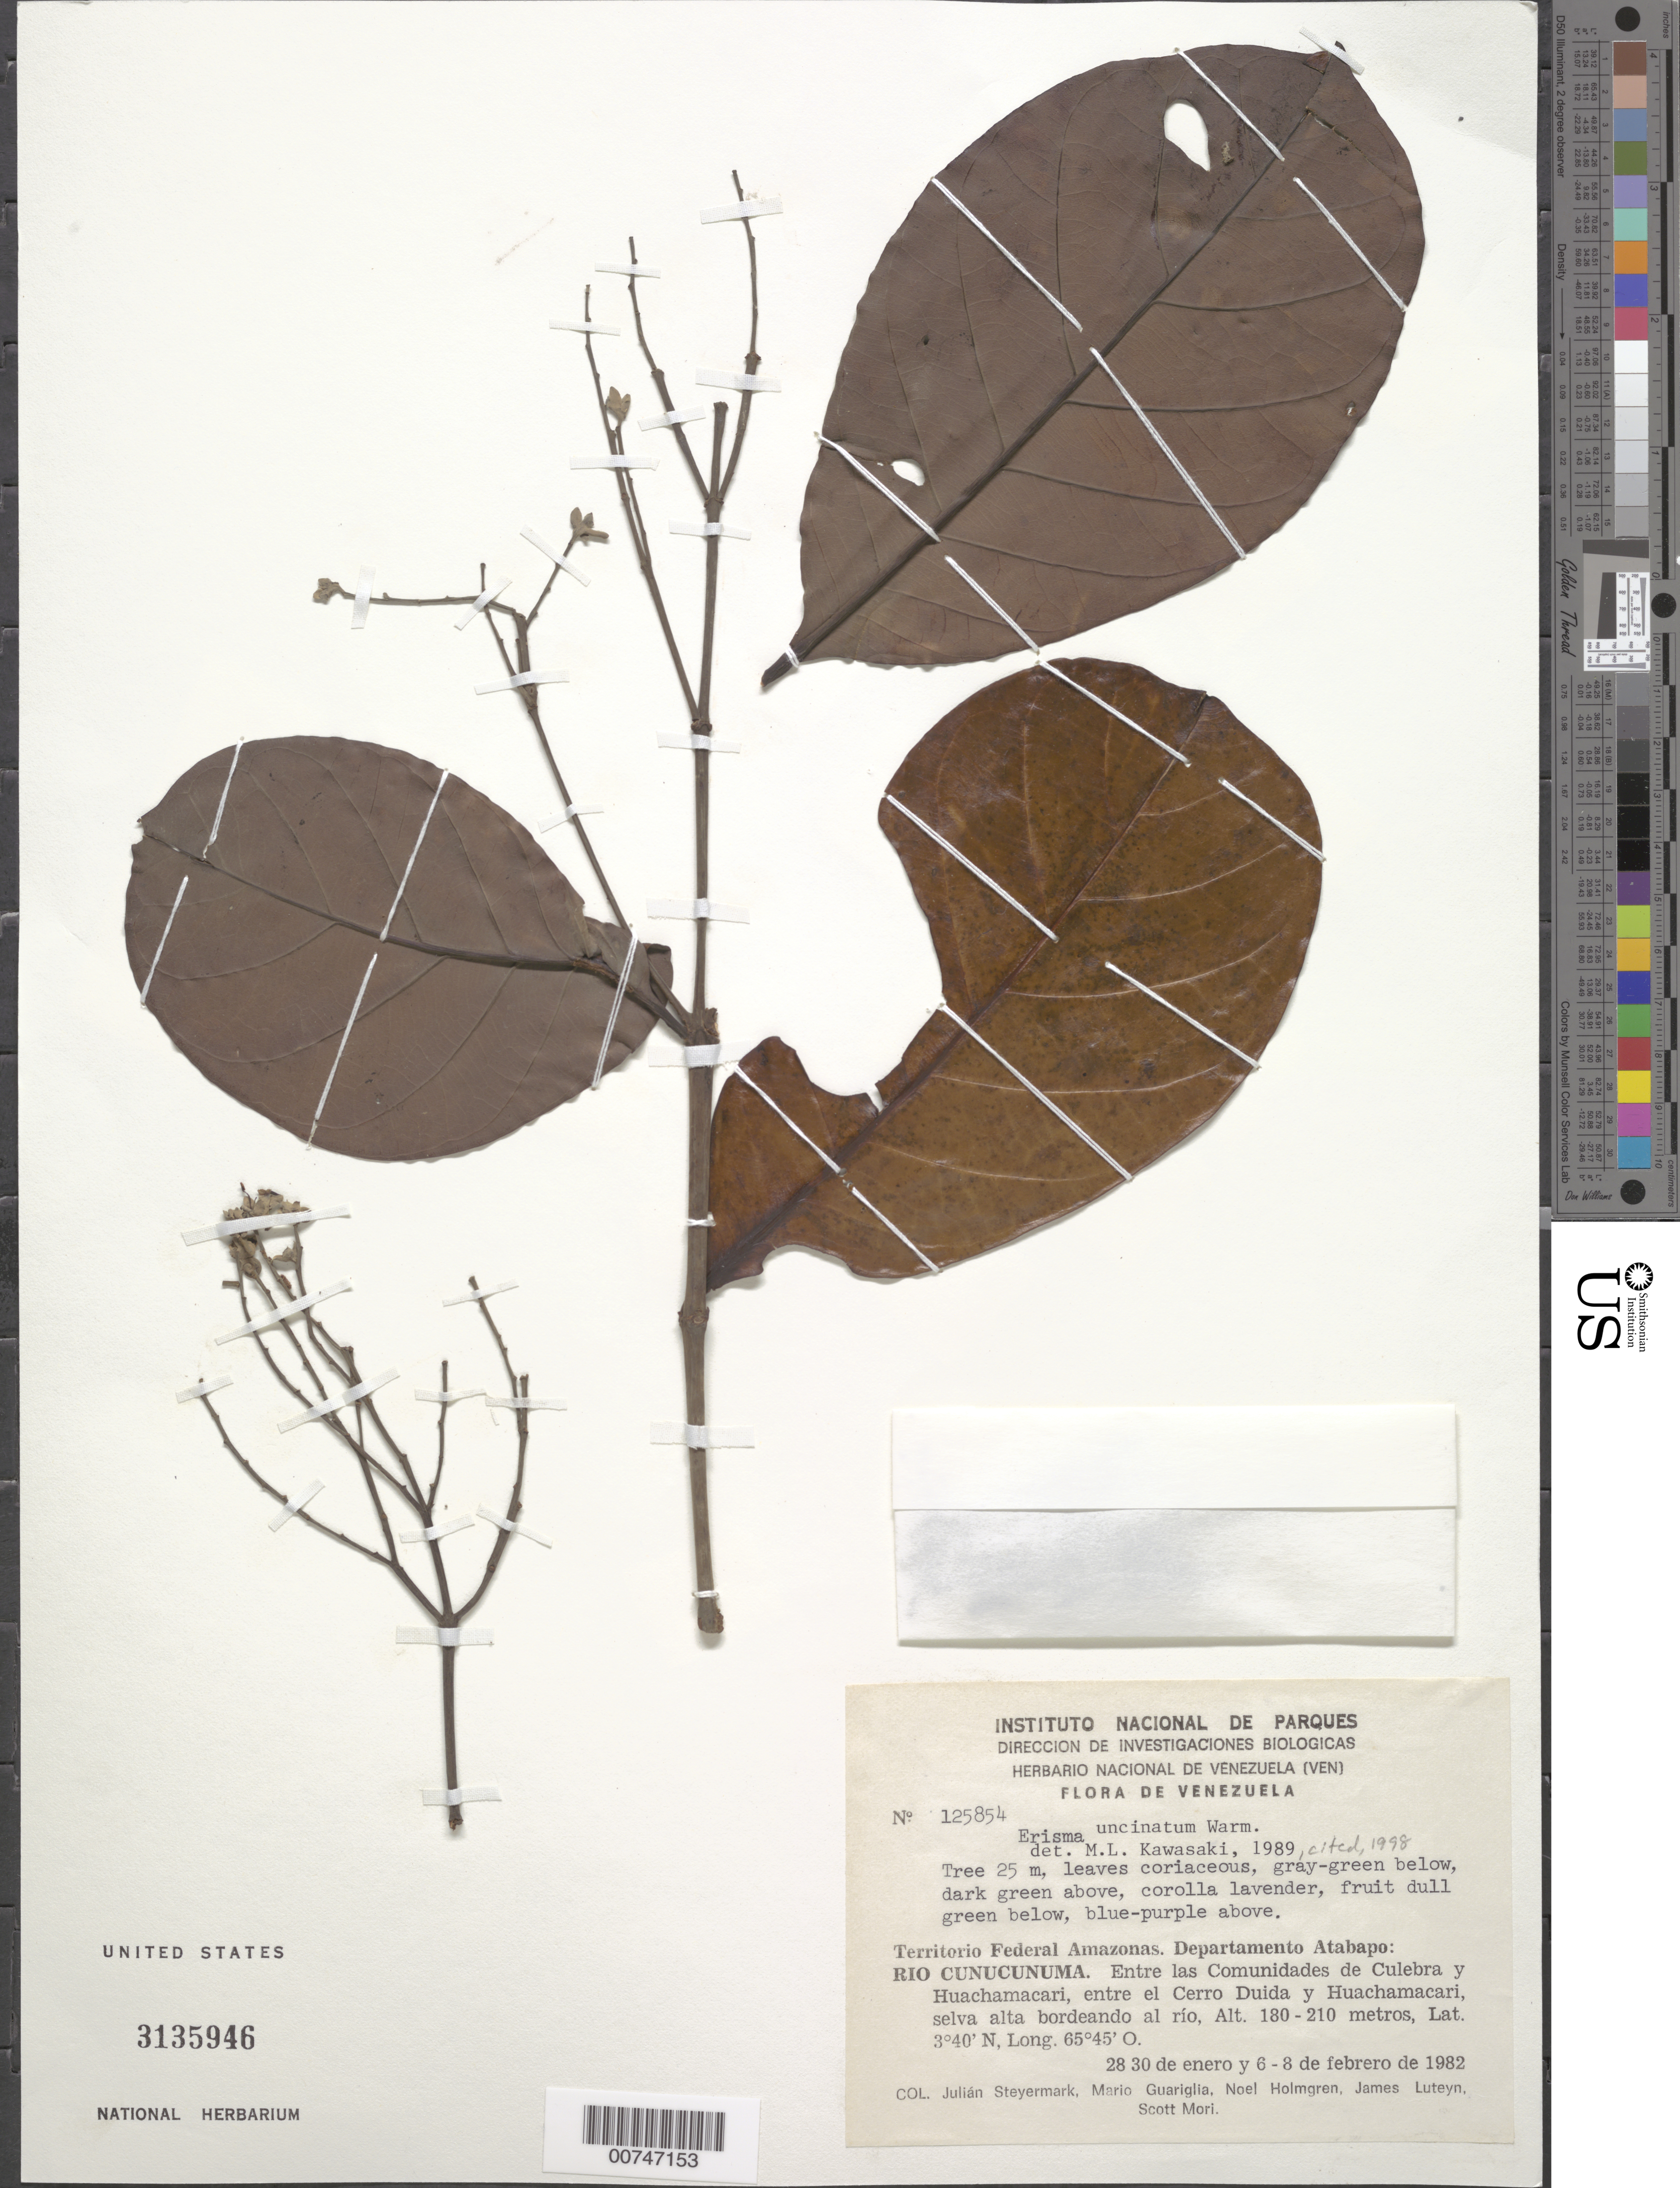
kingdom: Plantae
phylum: Tracheophyta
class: Magnoliopsida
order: Myrtales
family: Vochysiaceae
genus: Erisma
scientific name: Erisma uncinatum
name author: Warm.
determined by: Kawasaki, María L.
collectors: J. Steyermark, M. Guariglia P., N. H. Holmgren, J. L. Luteyn & S. Mori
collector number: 125854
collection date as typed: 28-30 January 1982 and 6-8 February 1982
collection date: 1982-01-28/1982-02-08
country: Venezuela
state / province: Amazonas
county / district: Atabapo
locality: Río Cunucunuma, entre las Communidades de Culebra y Huachamacari, entre el Cerro Duida y Huachamacari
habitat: High forest along river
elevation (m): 180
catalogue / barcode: US 125854